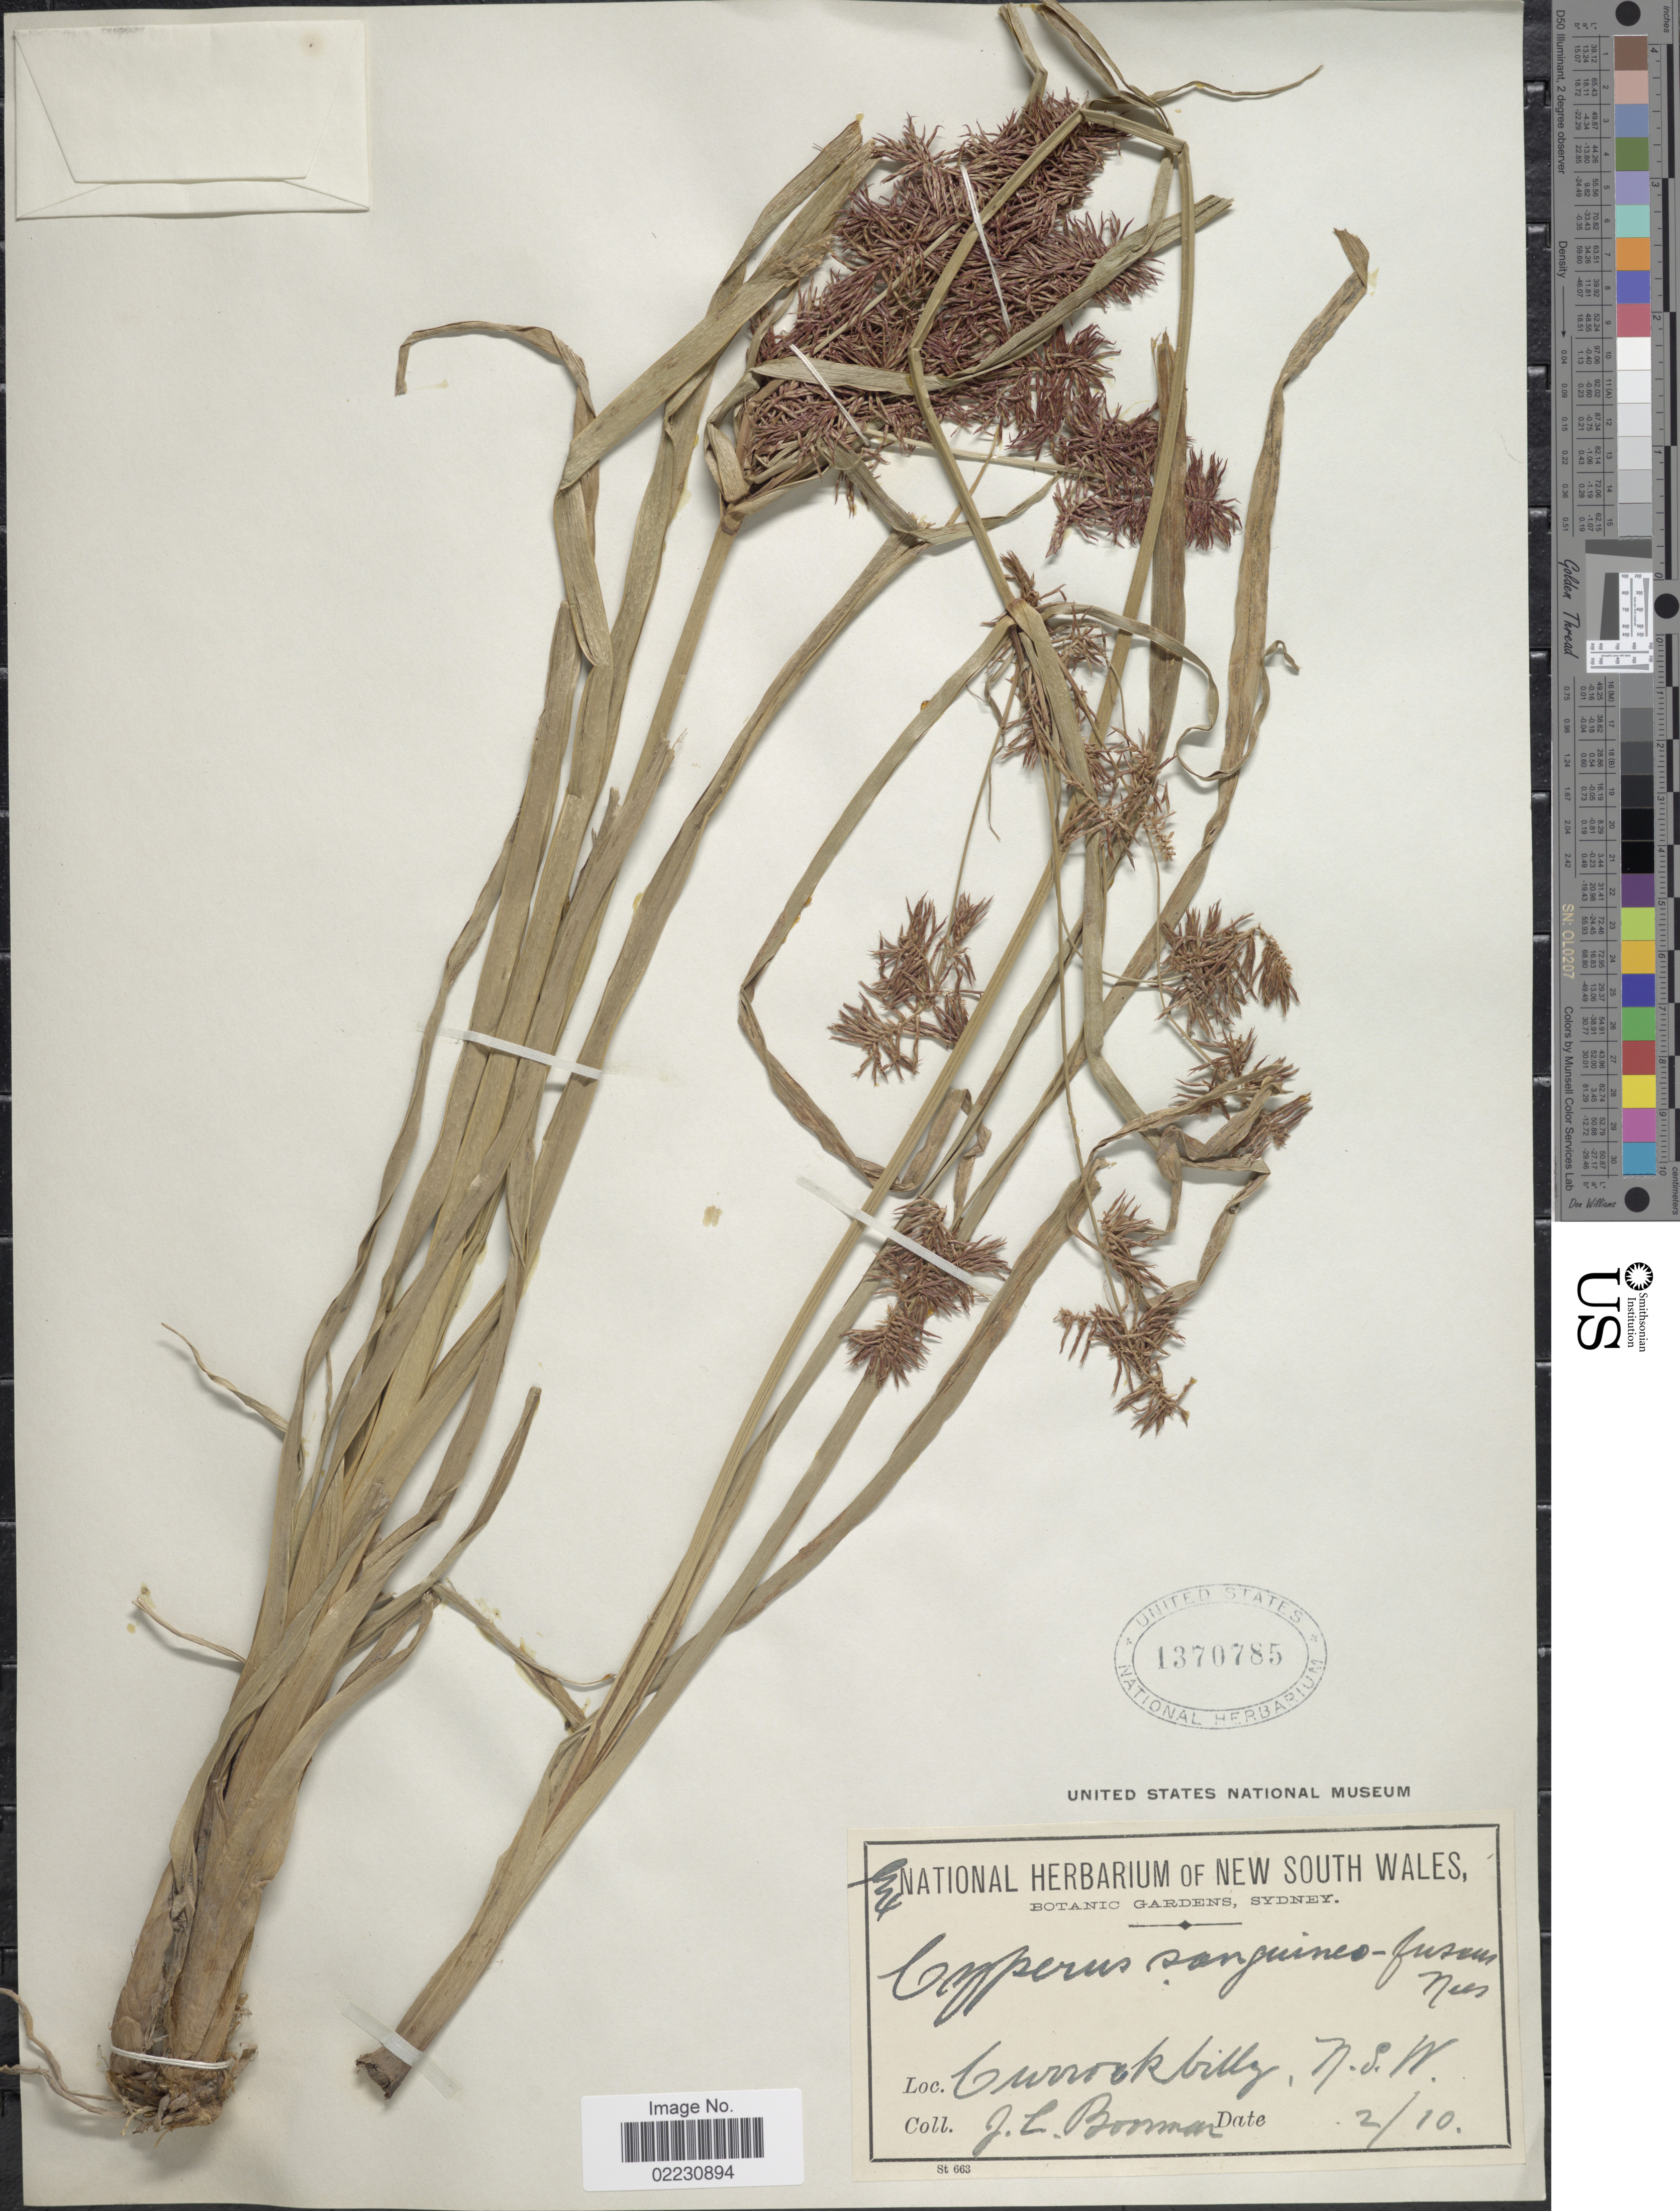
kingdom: Plantae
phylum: Tracheophyta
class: Liliopsida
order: Poales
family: Cyperaceae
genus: Cyperus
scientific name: Cyperus lucidus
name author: R. Br.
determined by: Strong, Mark T., (BOT), Smithsonian Institution - National Museum of Natural History (UNITED STATES)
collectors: J. Boorman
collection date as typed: Transcribed d/m/y: /2/10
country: Australia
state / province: New South Wales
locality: Currockbilly, N.S.W.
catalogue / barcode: US 1370785